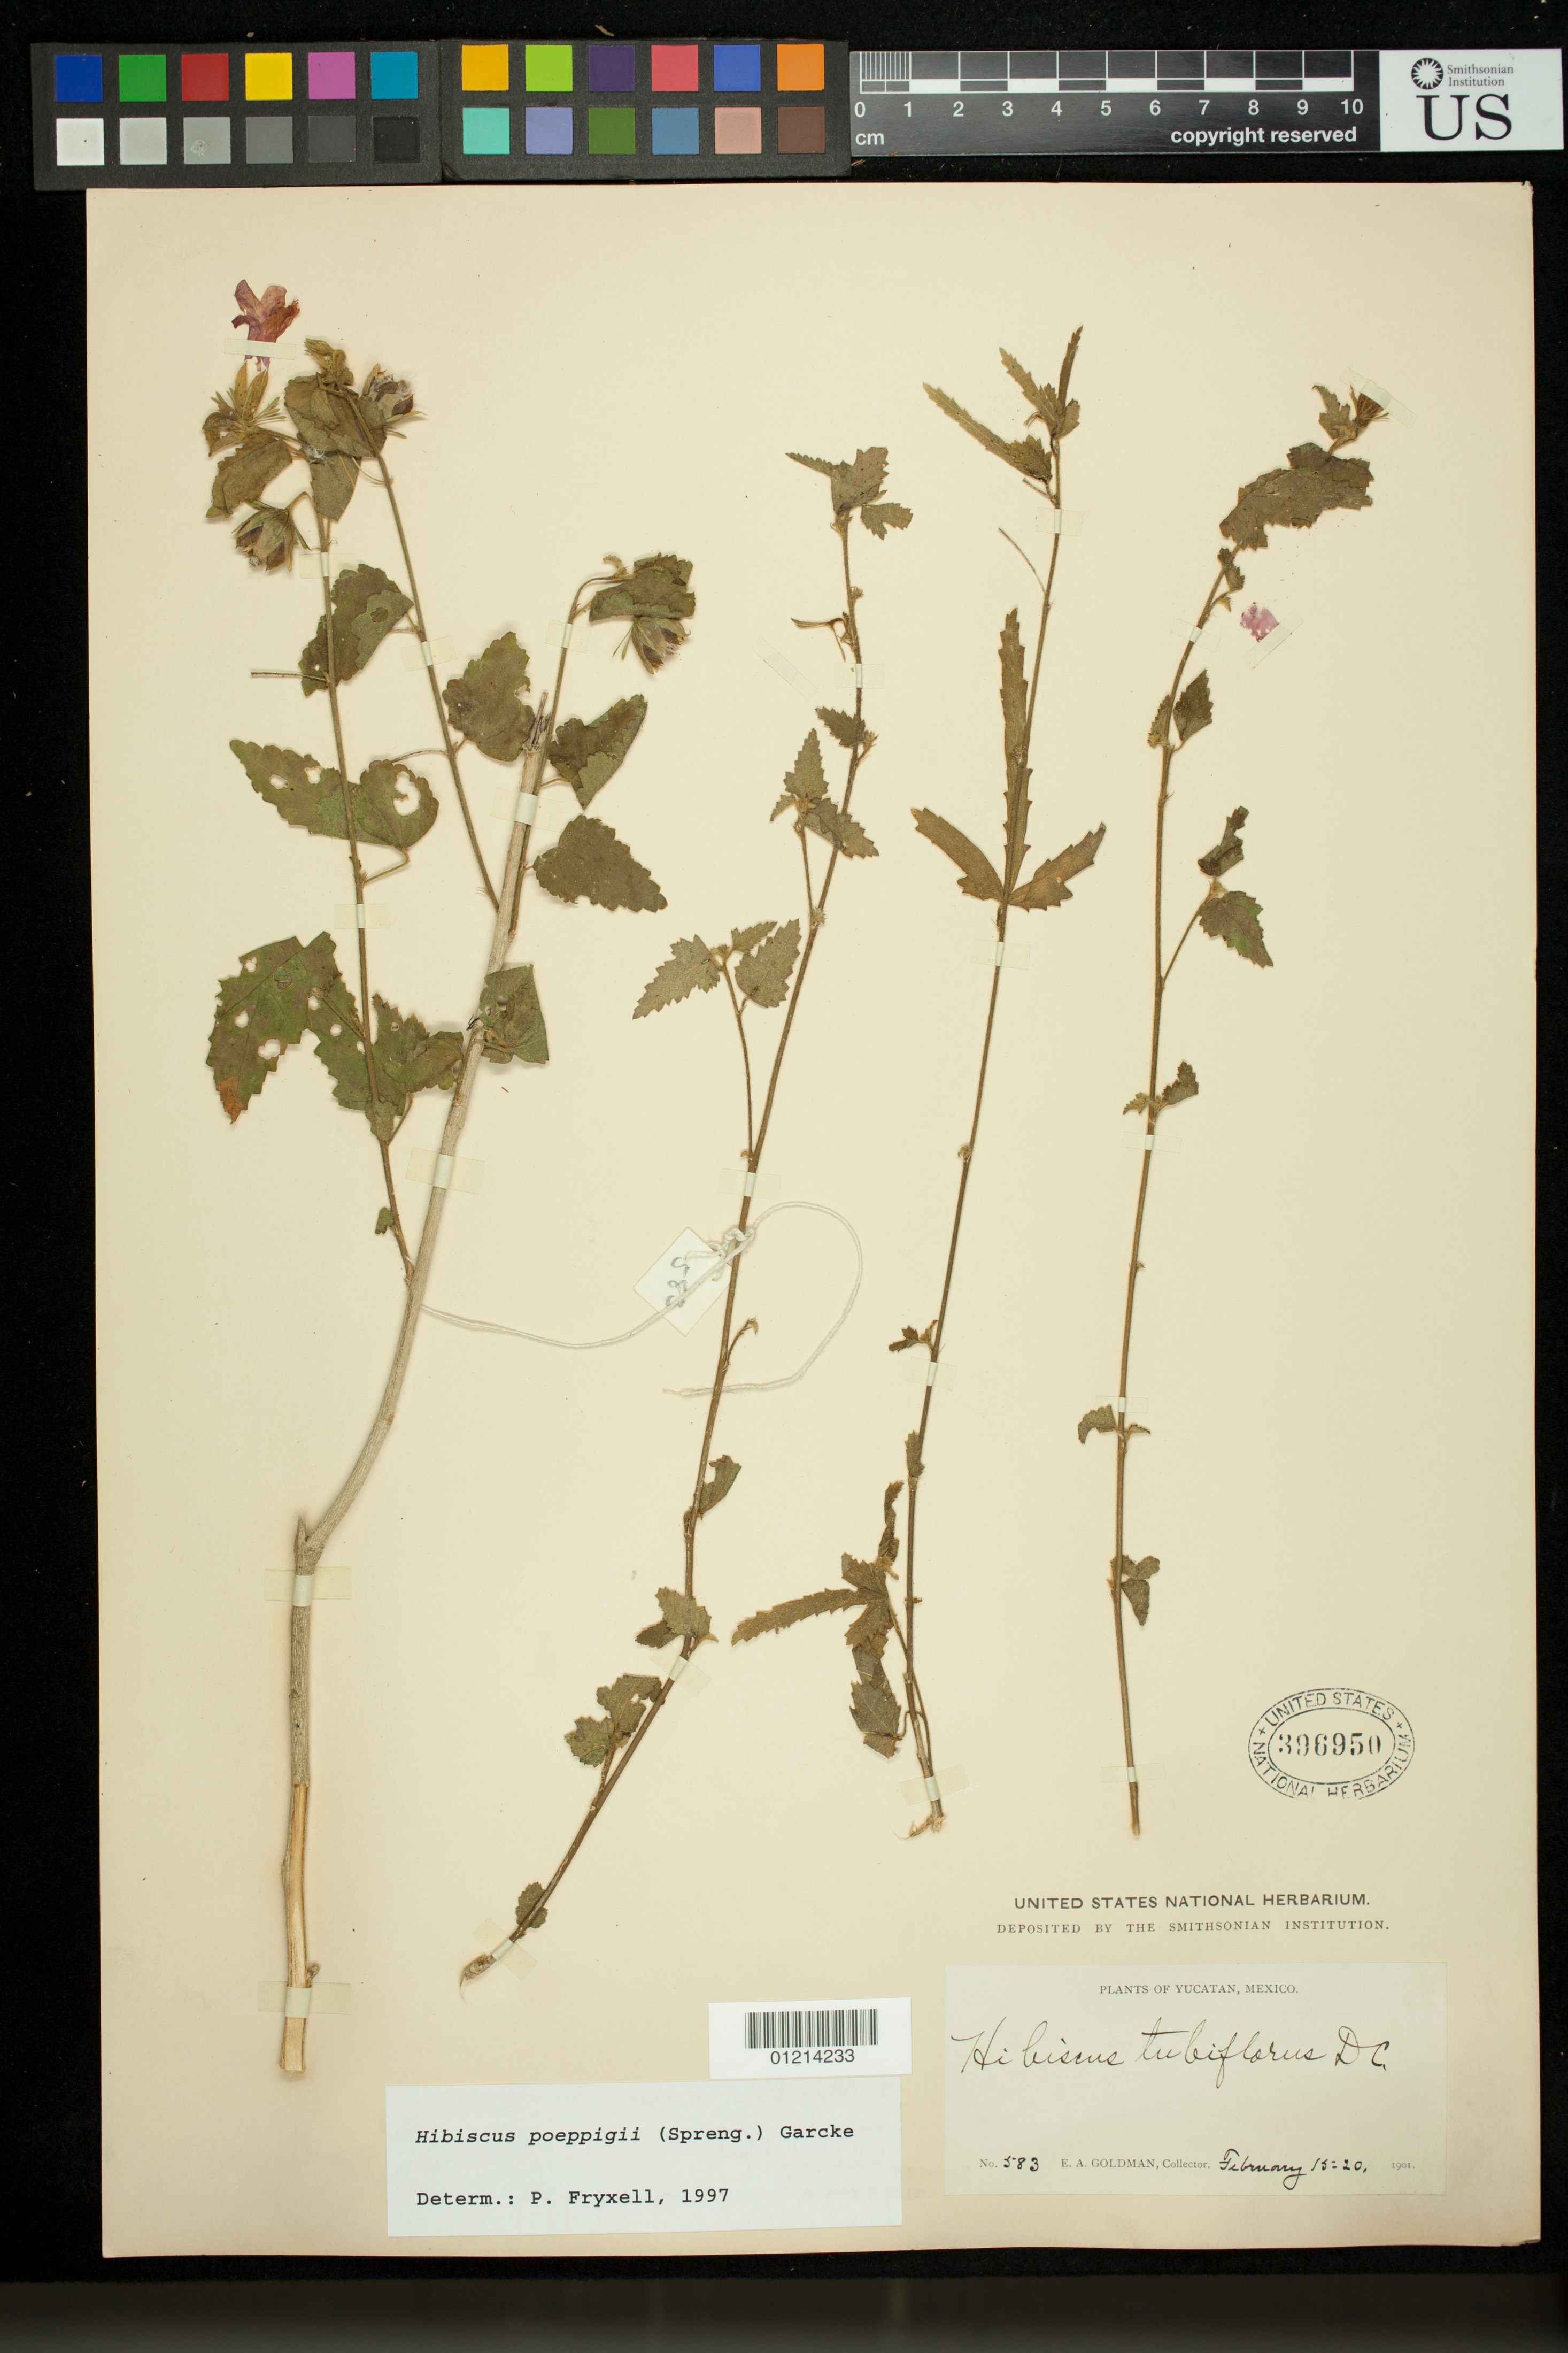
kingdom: Plantae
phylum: Tracheophyta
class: Magnoliopsida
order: Malvales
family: Malvaceae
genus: Hibiscus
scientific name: Hibiscus poeppigii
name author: (Spreng.) Garcke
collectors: E. A. Goldman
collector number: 583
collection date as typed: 1901-02-15/1901-02-20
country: Mexico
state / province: Yucatan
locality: Yucatan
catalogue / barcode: US 396950